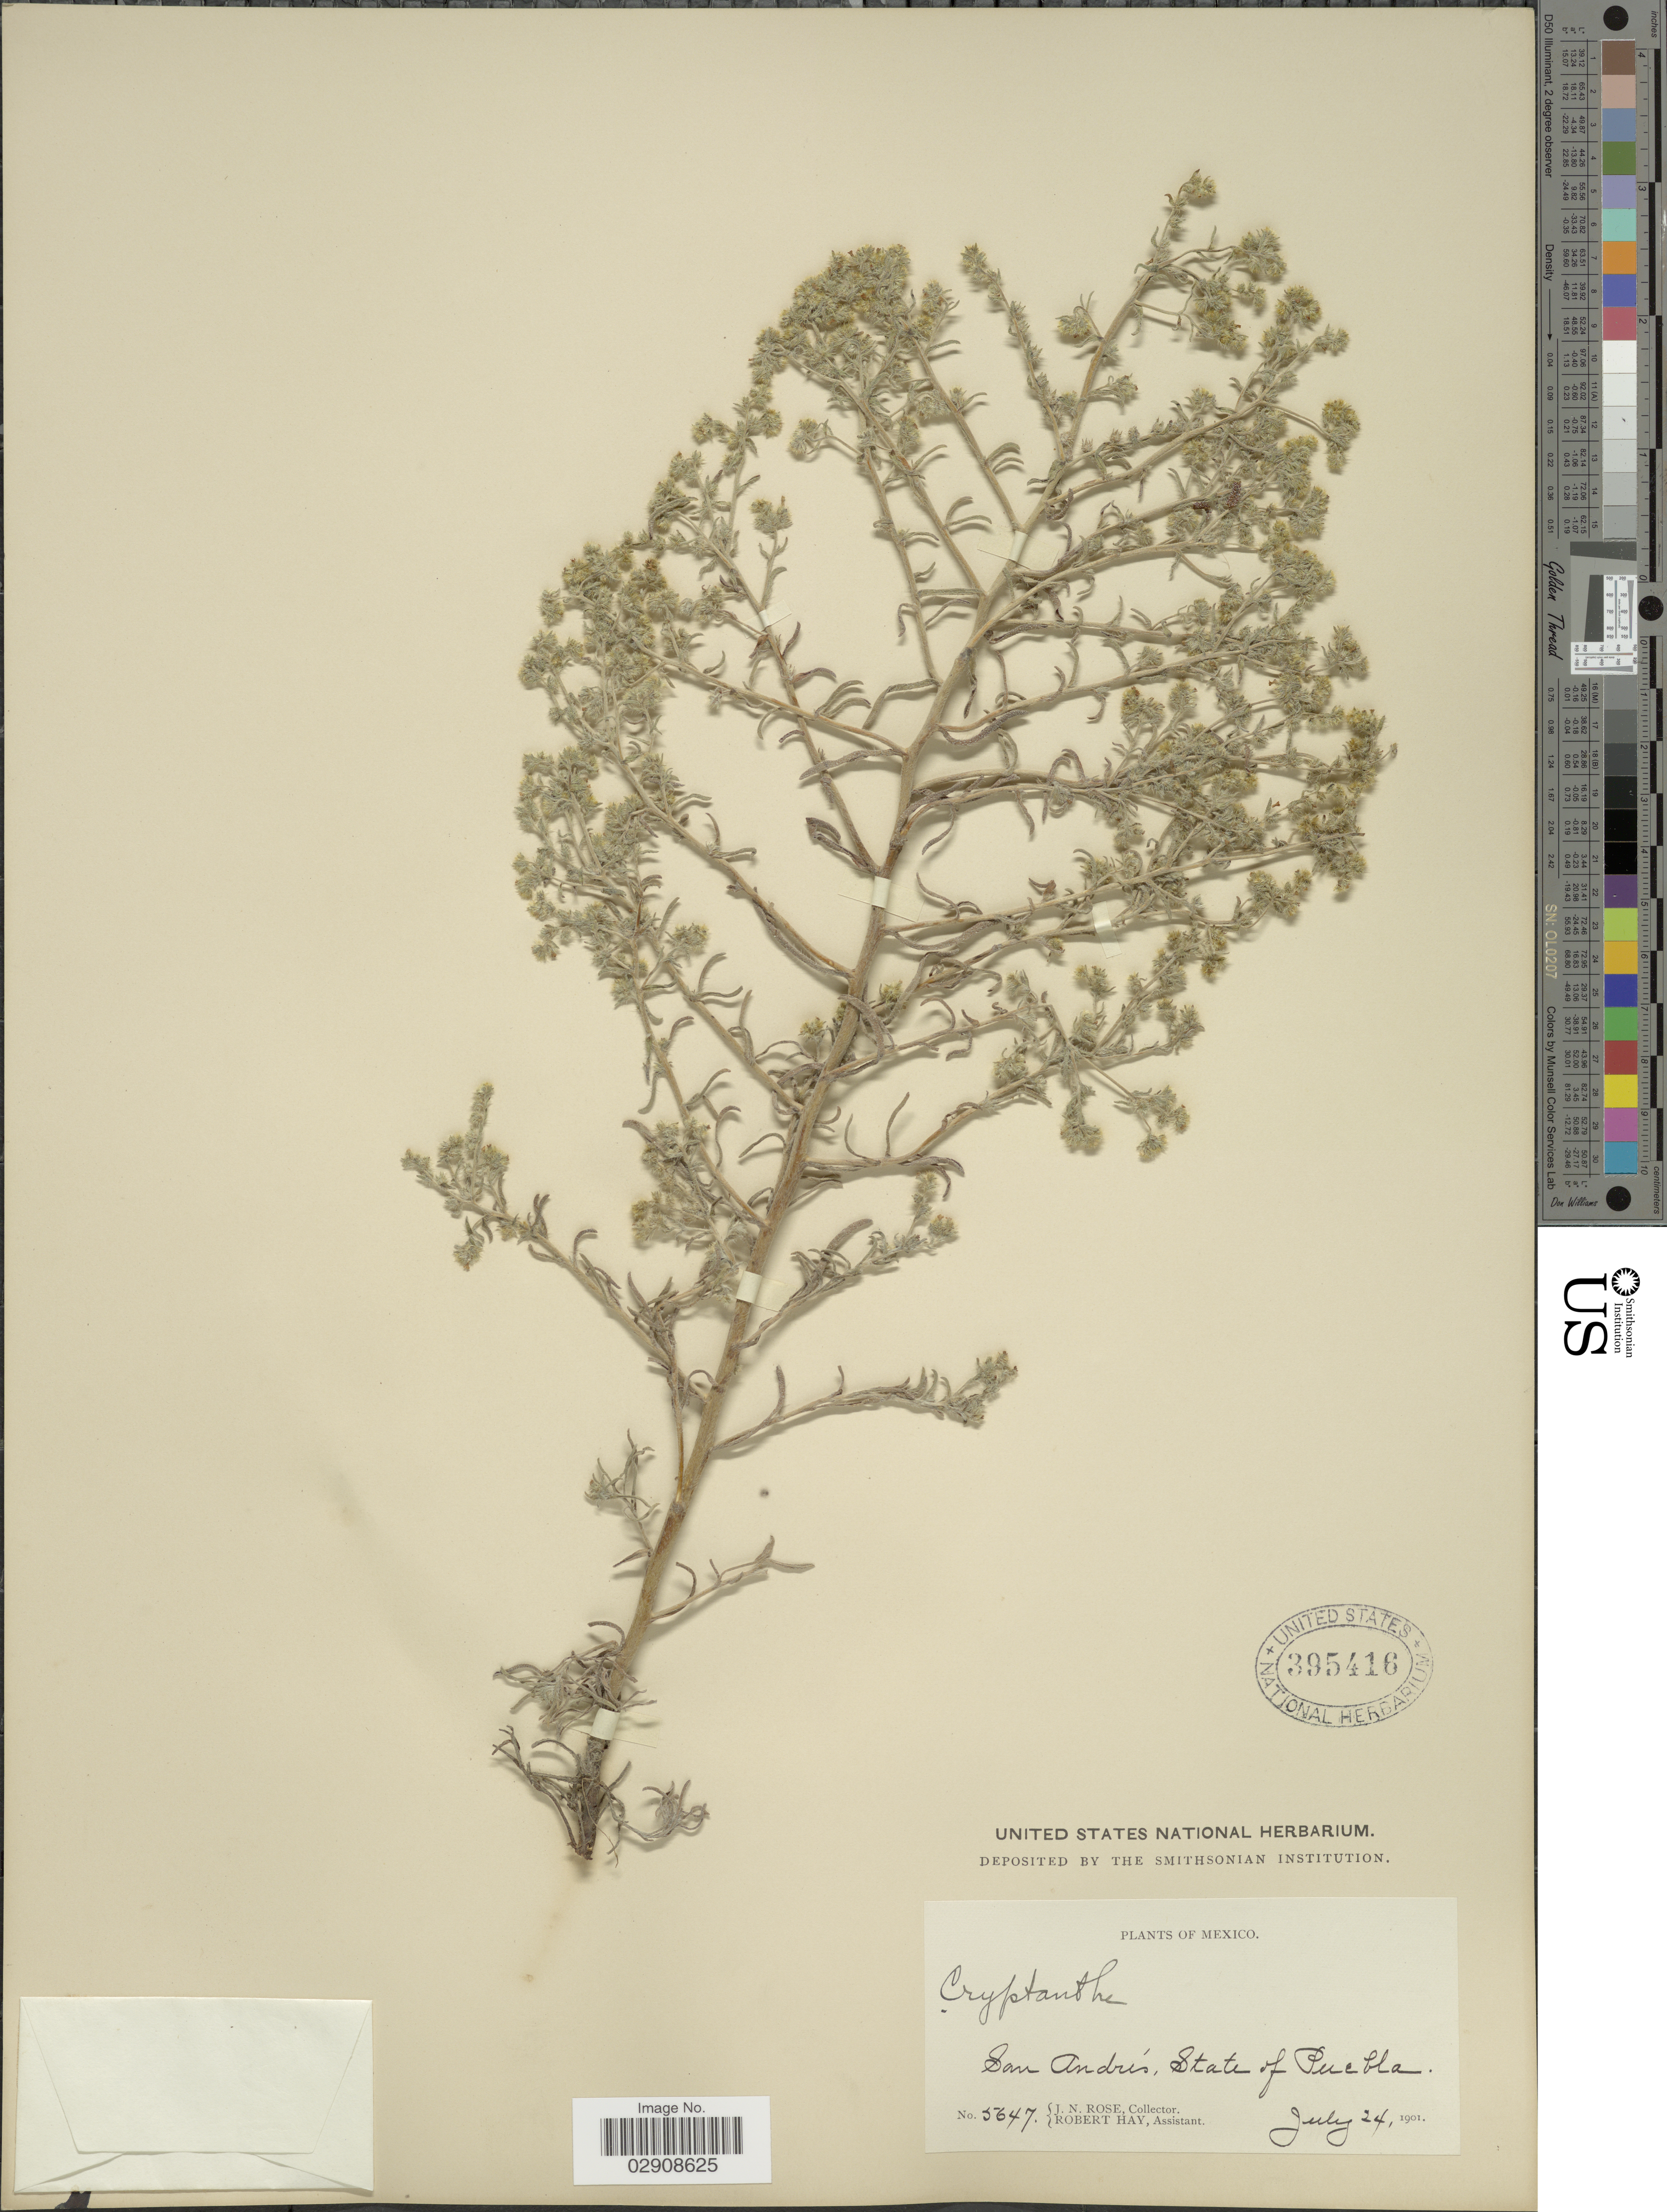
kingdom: Plantae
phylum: Tracheophyta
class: Magnoliopsida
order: Boraginales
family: Boraginaceae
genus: Cryptantha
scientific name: Cryptantha albida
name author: (Kunth) I.M. Johnst.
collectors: J. N. Rose & R. Hay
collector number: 5647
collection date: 1901-07-24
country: Mexico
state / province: Puebla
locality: San Andrés.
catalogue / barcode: US 395416